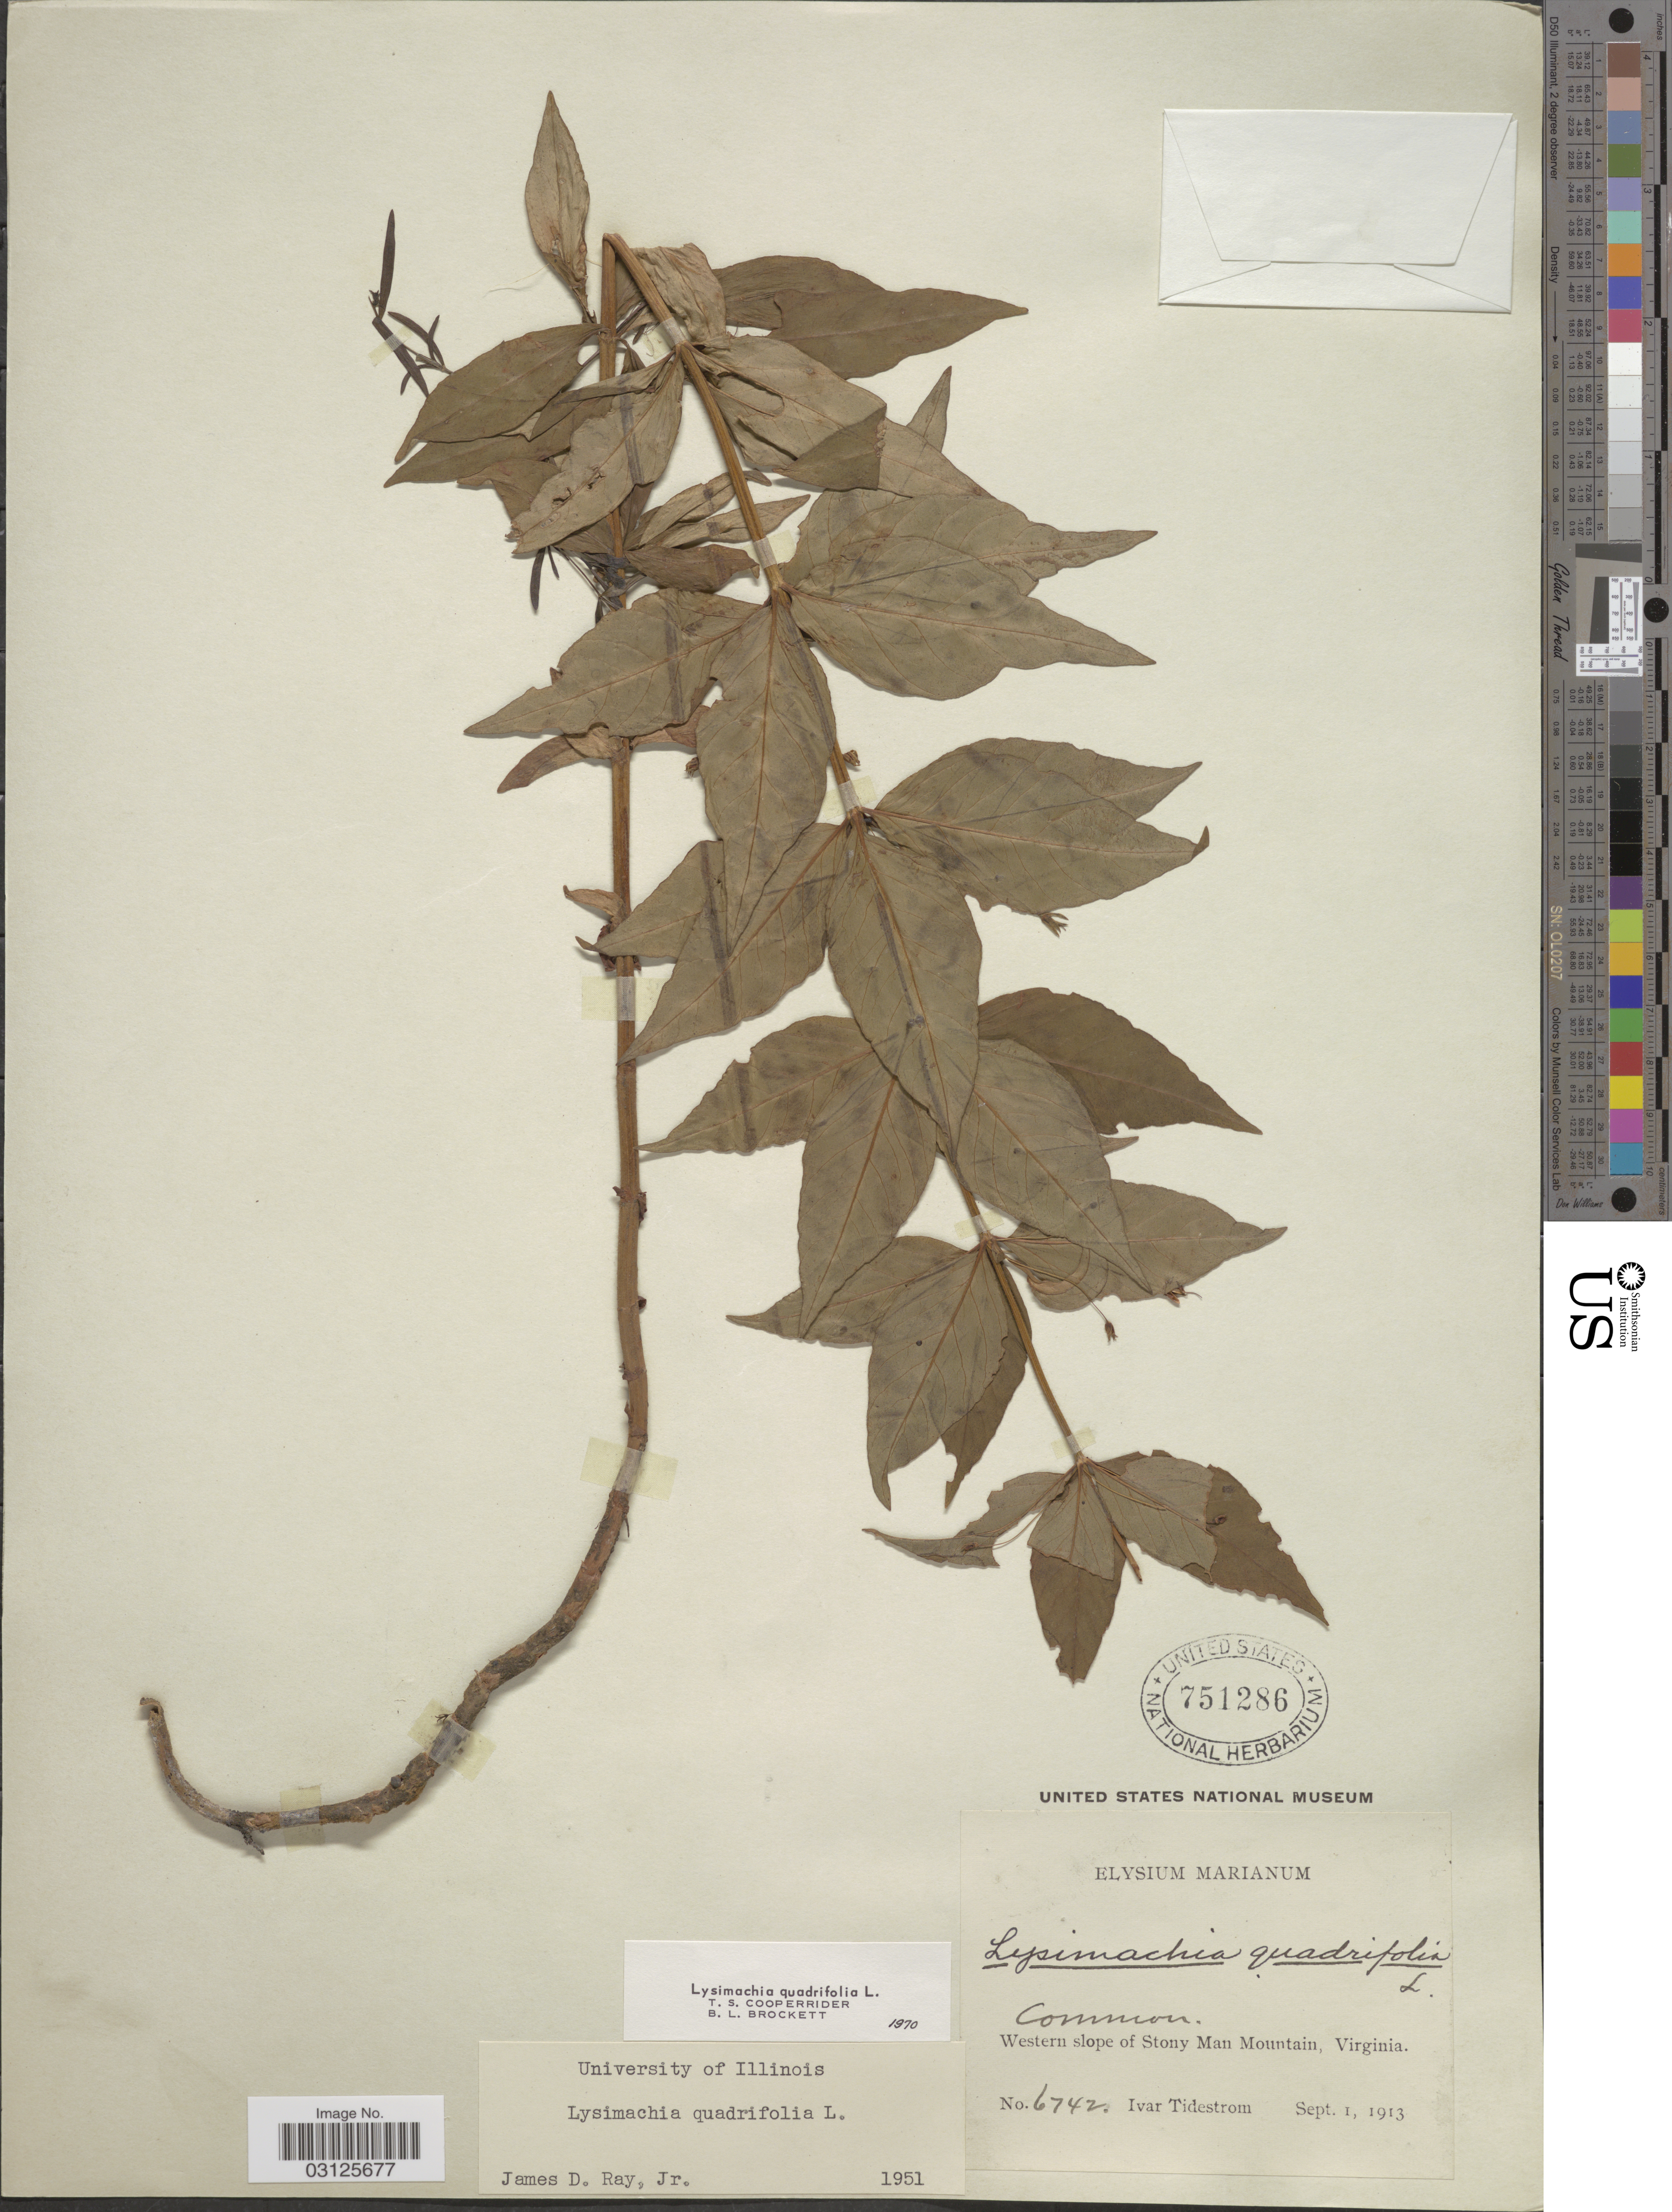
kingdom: Plantae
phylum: Tracheophyta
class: Magnoliopsida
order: Ericales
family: Primulaceae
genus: Lysimachia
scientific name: Lysimachia quadrifolia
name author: L.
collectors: I. F. Tidestrom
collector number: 6742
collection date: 1913-09-01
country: United States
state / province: Virginia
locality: Western slope of Stony Man Mountain.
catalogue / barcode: US 751286